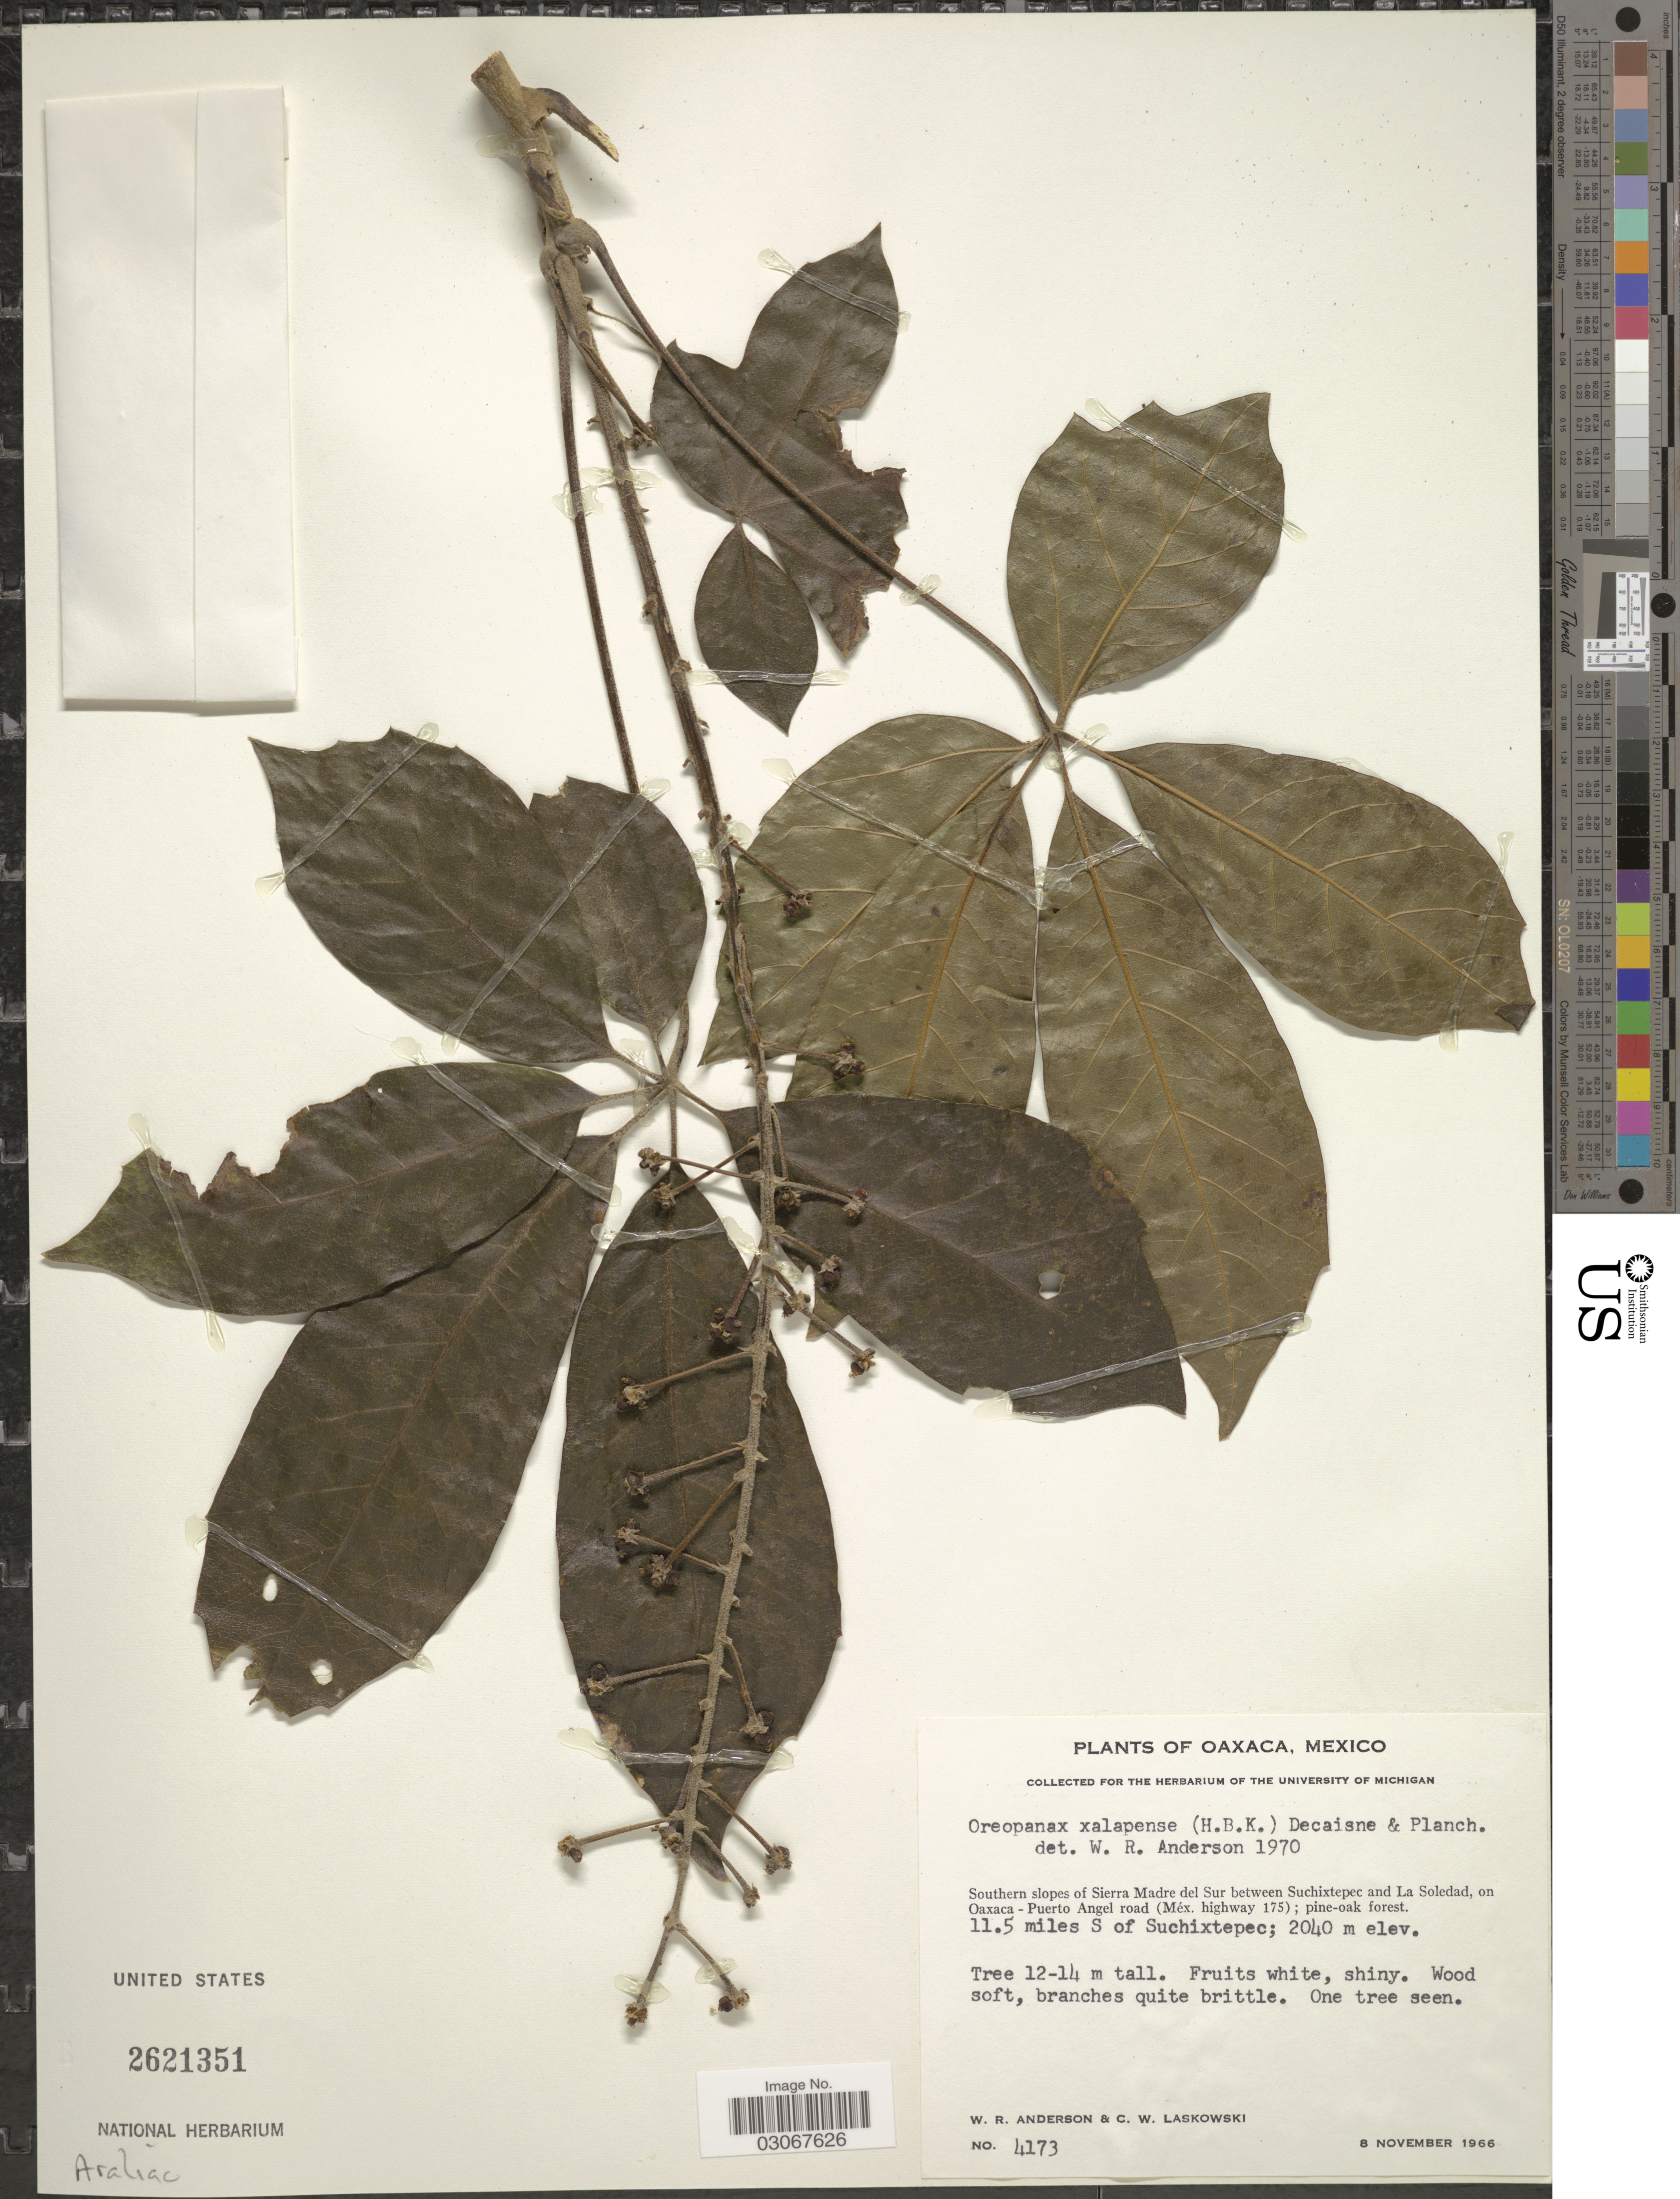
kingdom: Plantae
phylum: Tracheophyta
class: Magnoliopsida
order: Apiales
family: Araliaceae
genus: Oreopanax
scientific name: Oreopanax xalapensis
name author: (Kunth) Decne. & Planch.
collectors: W. Anderson & C. Laskowski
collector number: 4173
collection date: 1966-11-08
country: Mexico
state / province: Oaxaca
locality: Southern slopes of Sierra Madre del Sur between Suchixtepec and La Soledad, on Oaxaca - Puerto Angel road (Méx. highway 175); pine-oak forest. 11.5 miles S of Suchixtepec.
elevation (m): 2040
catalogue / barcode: US 2621351